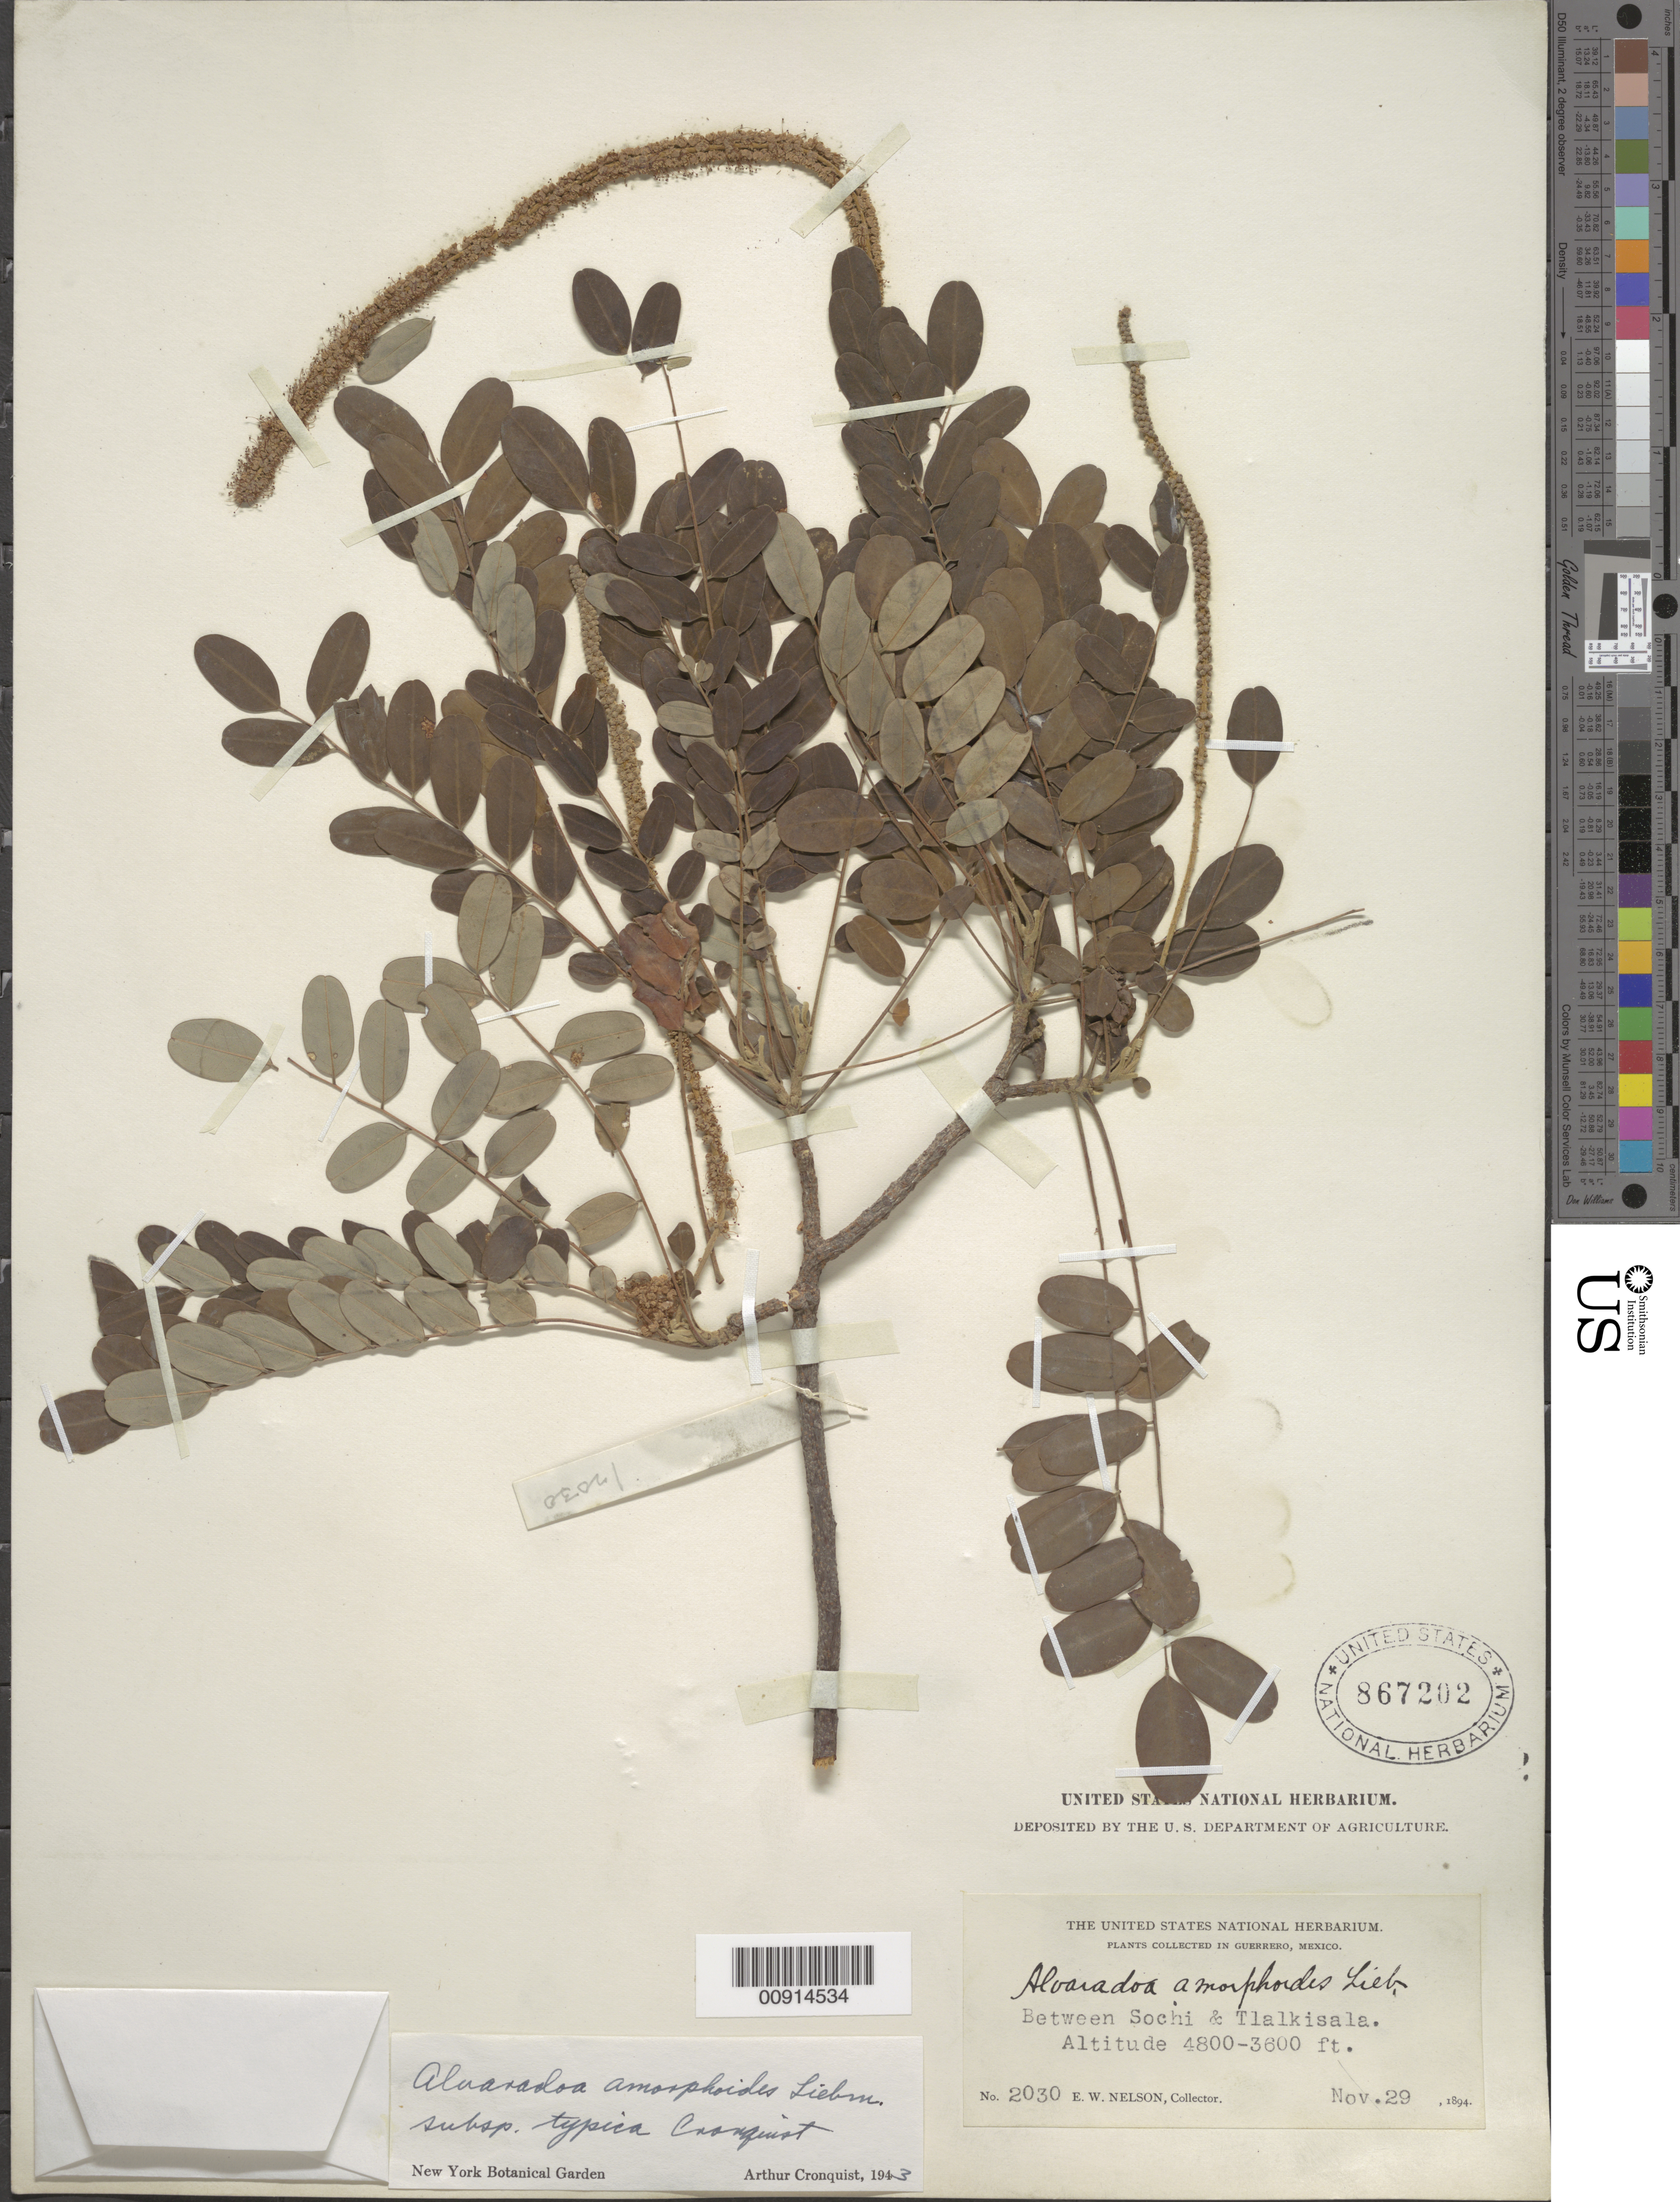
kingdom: Plantae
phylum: Tracheophyta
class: Magnoliopsida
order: Picramniales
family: Picramniaceae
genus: Alvaradoa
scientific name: Alvaradoa amorphoides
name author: Liebm.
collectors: E. W. Nelson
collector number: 2030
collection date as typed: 29 Nov 1894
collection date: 1894-11-29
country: Mexico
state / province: Guerrero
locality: Guerrero: Between Sochi & Tlalkisala.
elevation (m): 1097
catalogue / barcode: US 867202